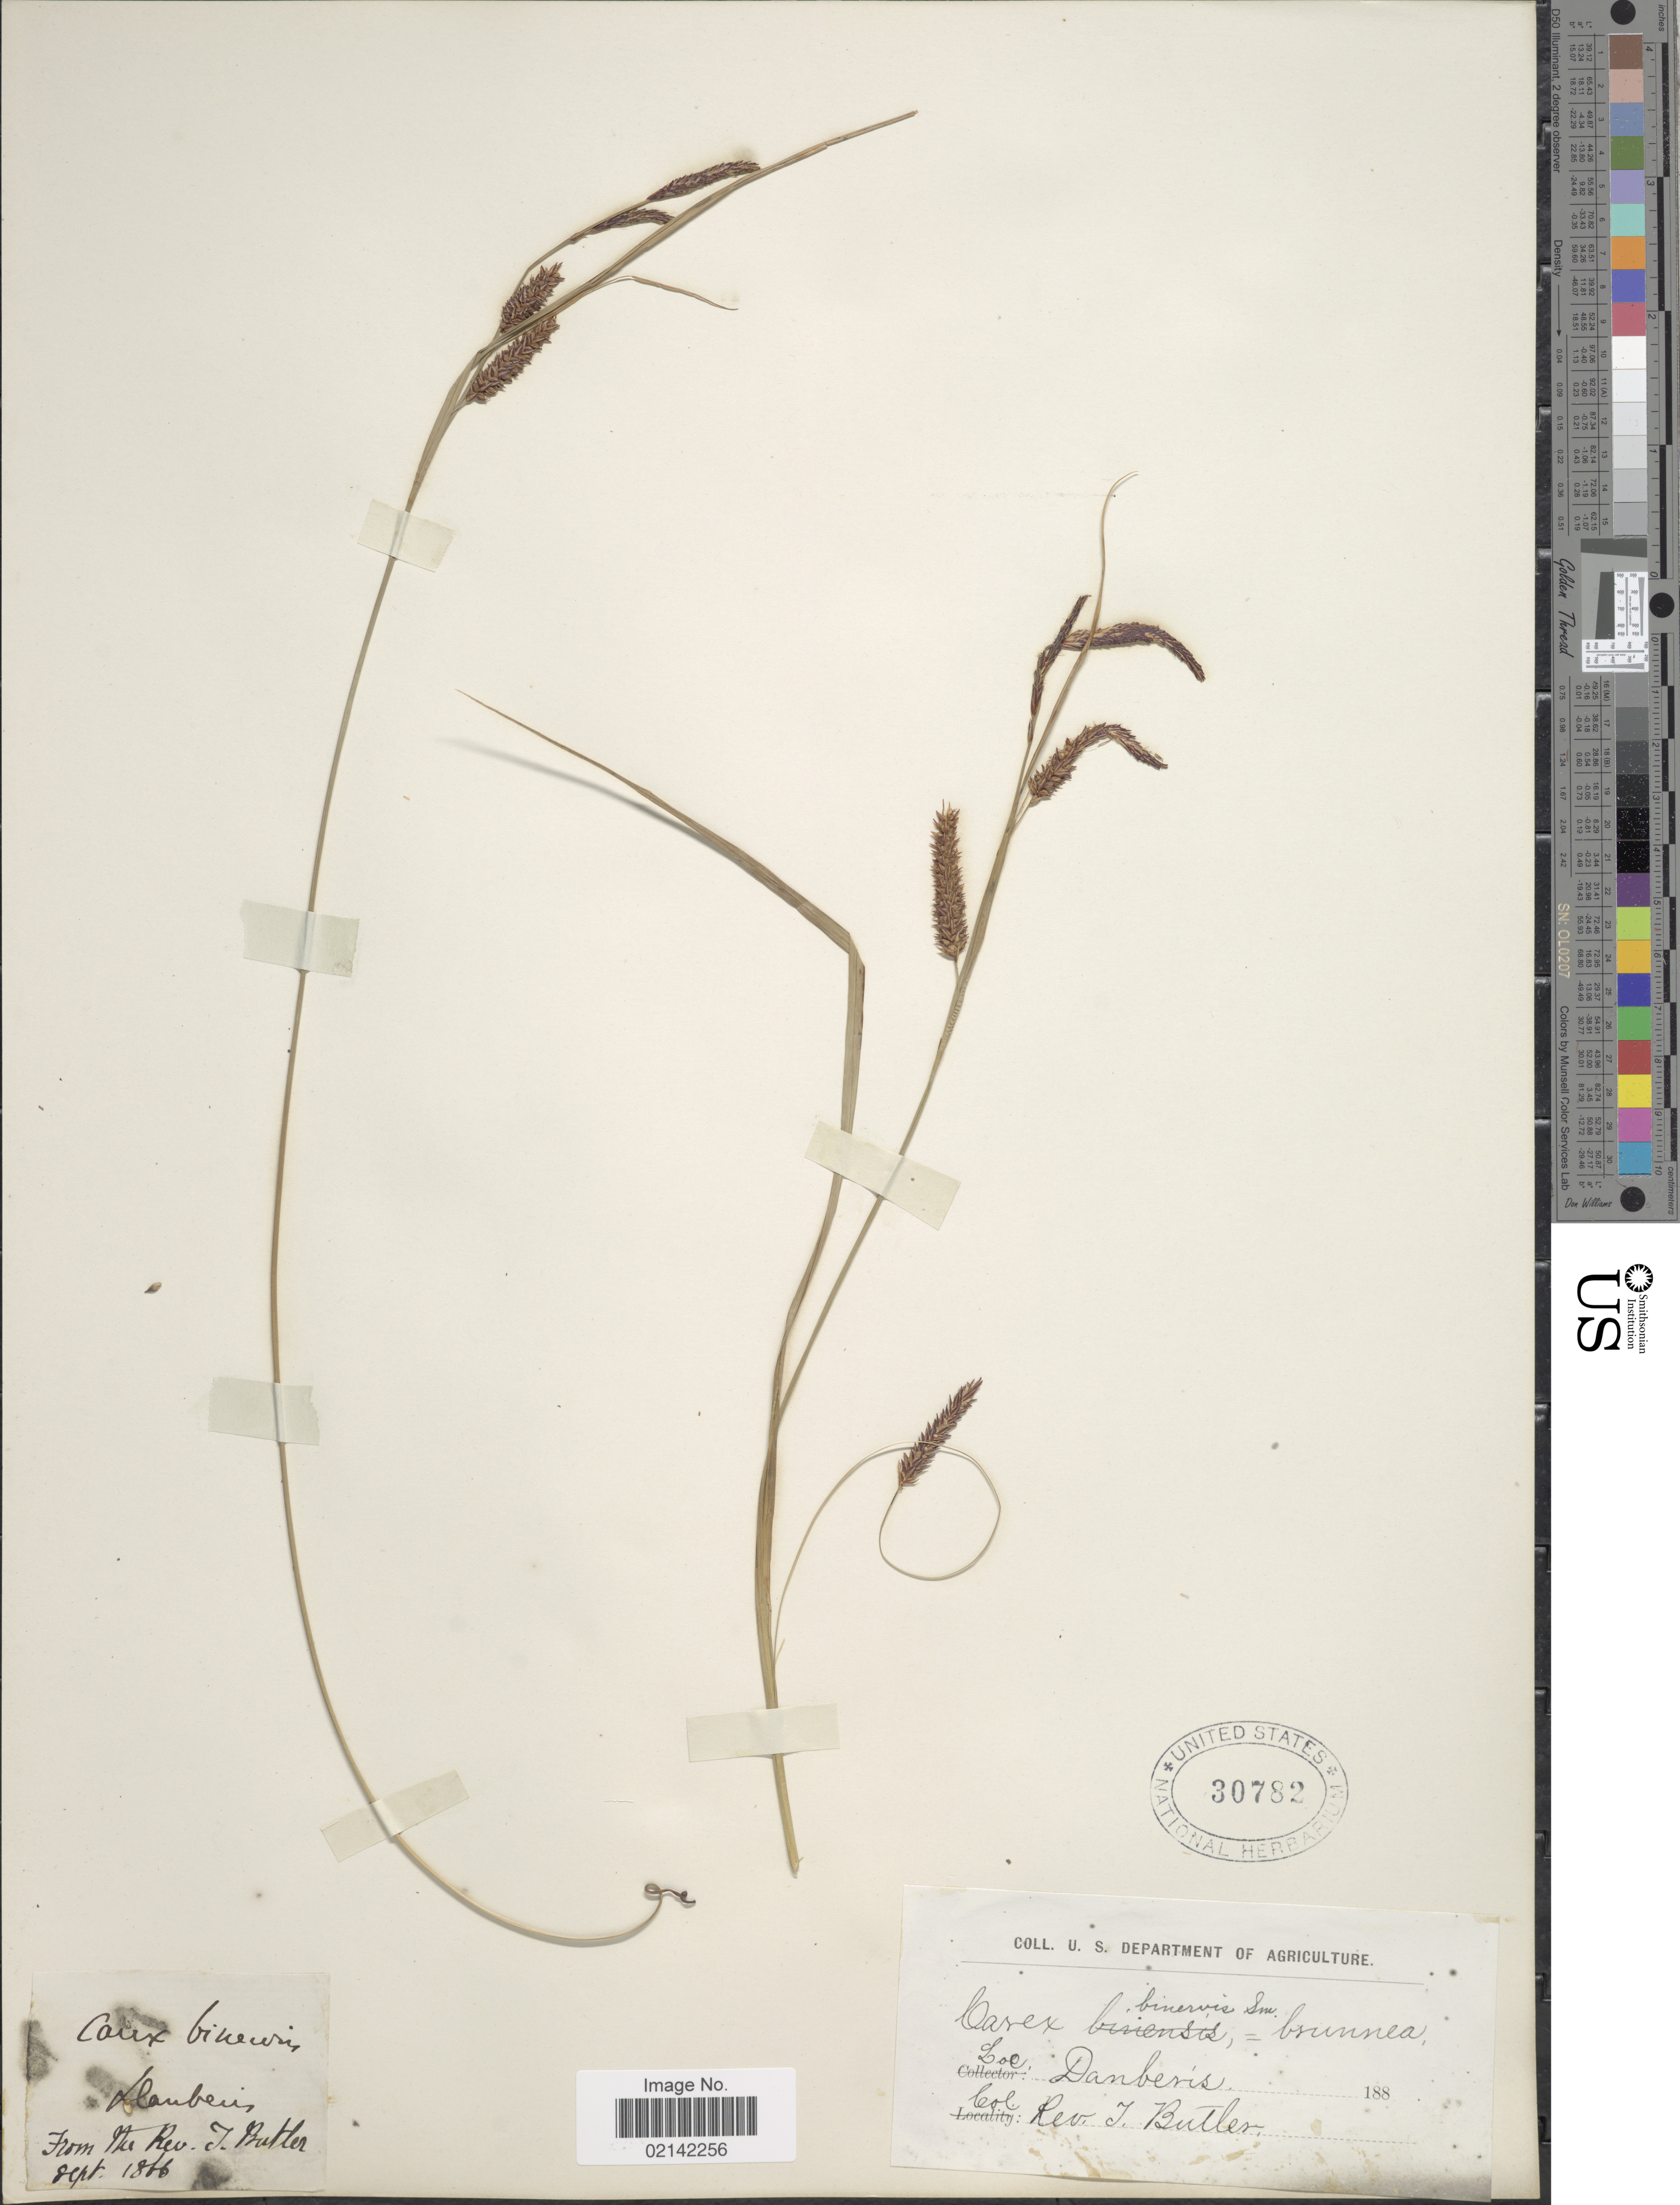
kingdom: Plantae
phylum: Tracheophyta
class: Liliopsida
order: Poales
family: Cyperaceae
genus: Carex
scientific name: Carex binervis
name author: Sm.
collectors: J. Butler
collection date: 1866-09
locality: Danberis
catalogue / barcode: US 30782